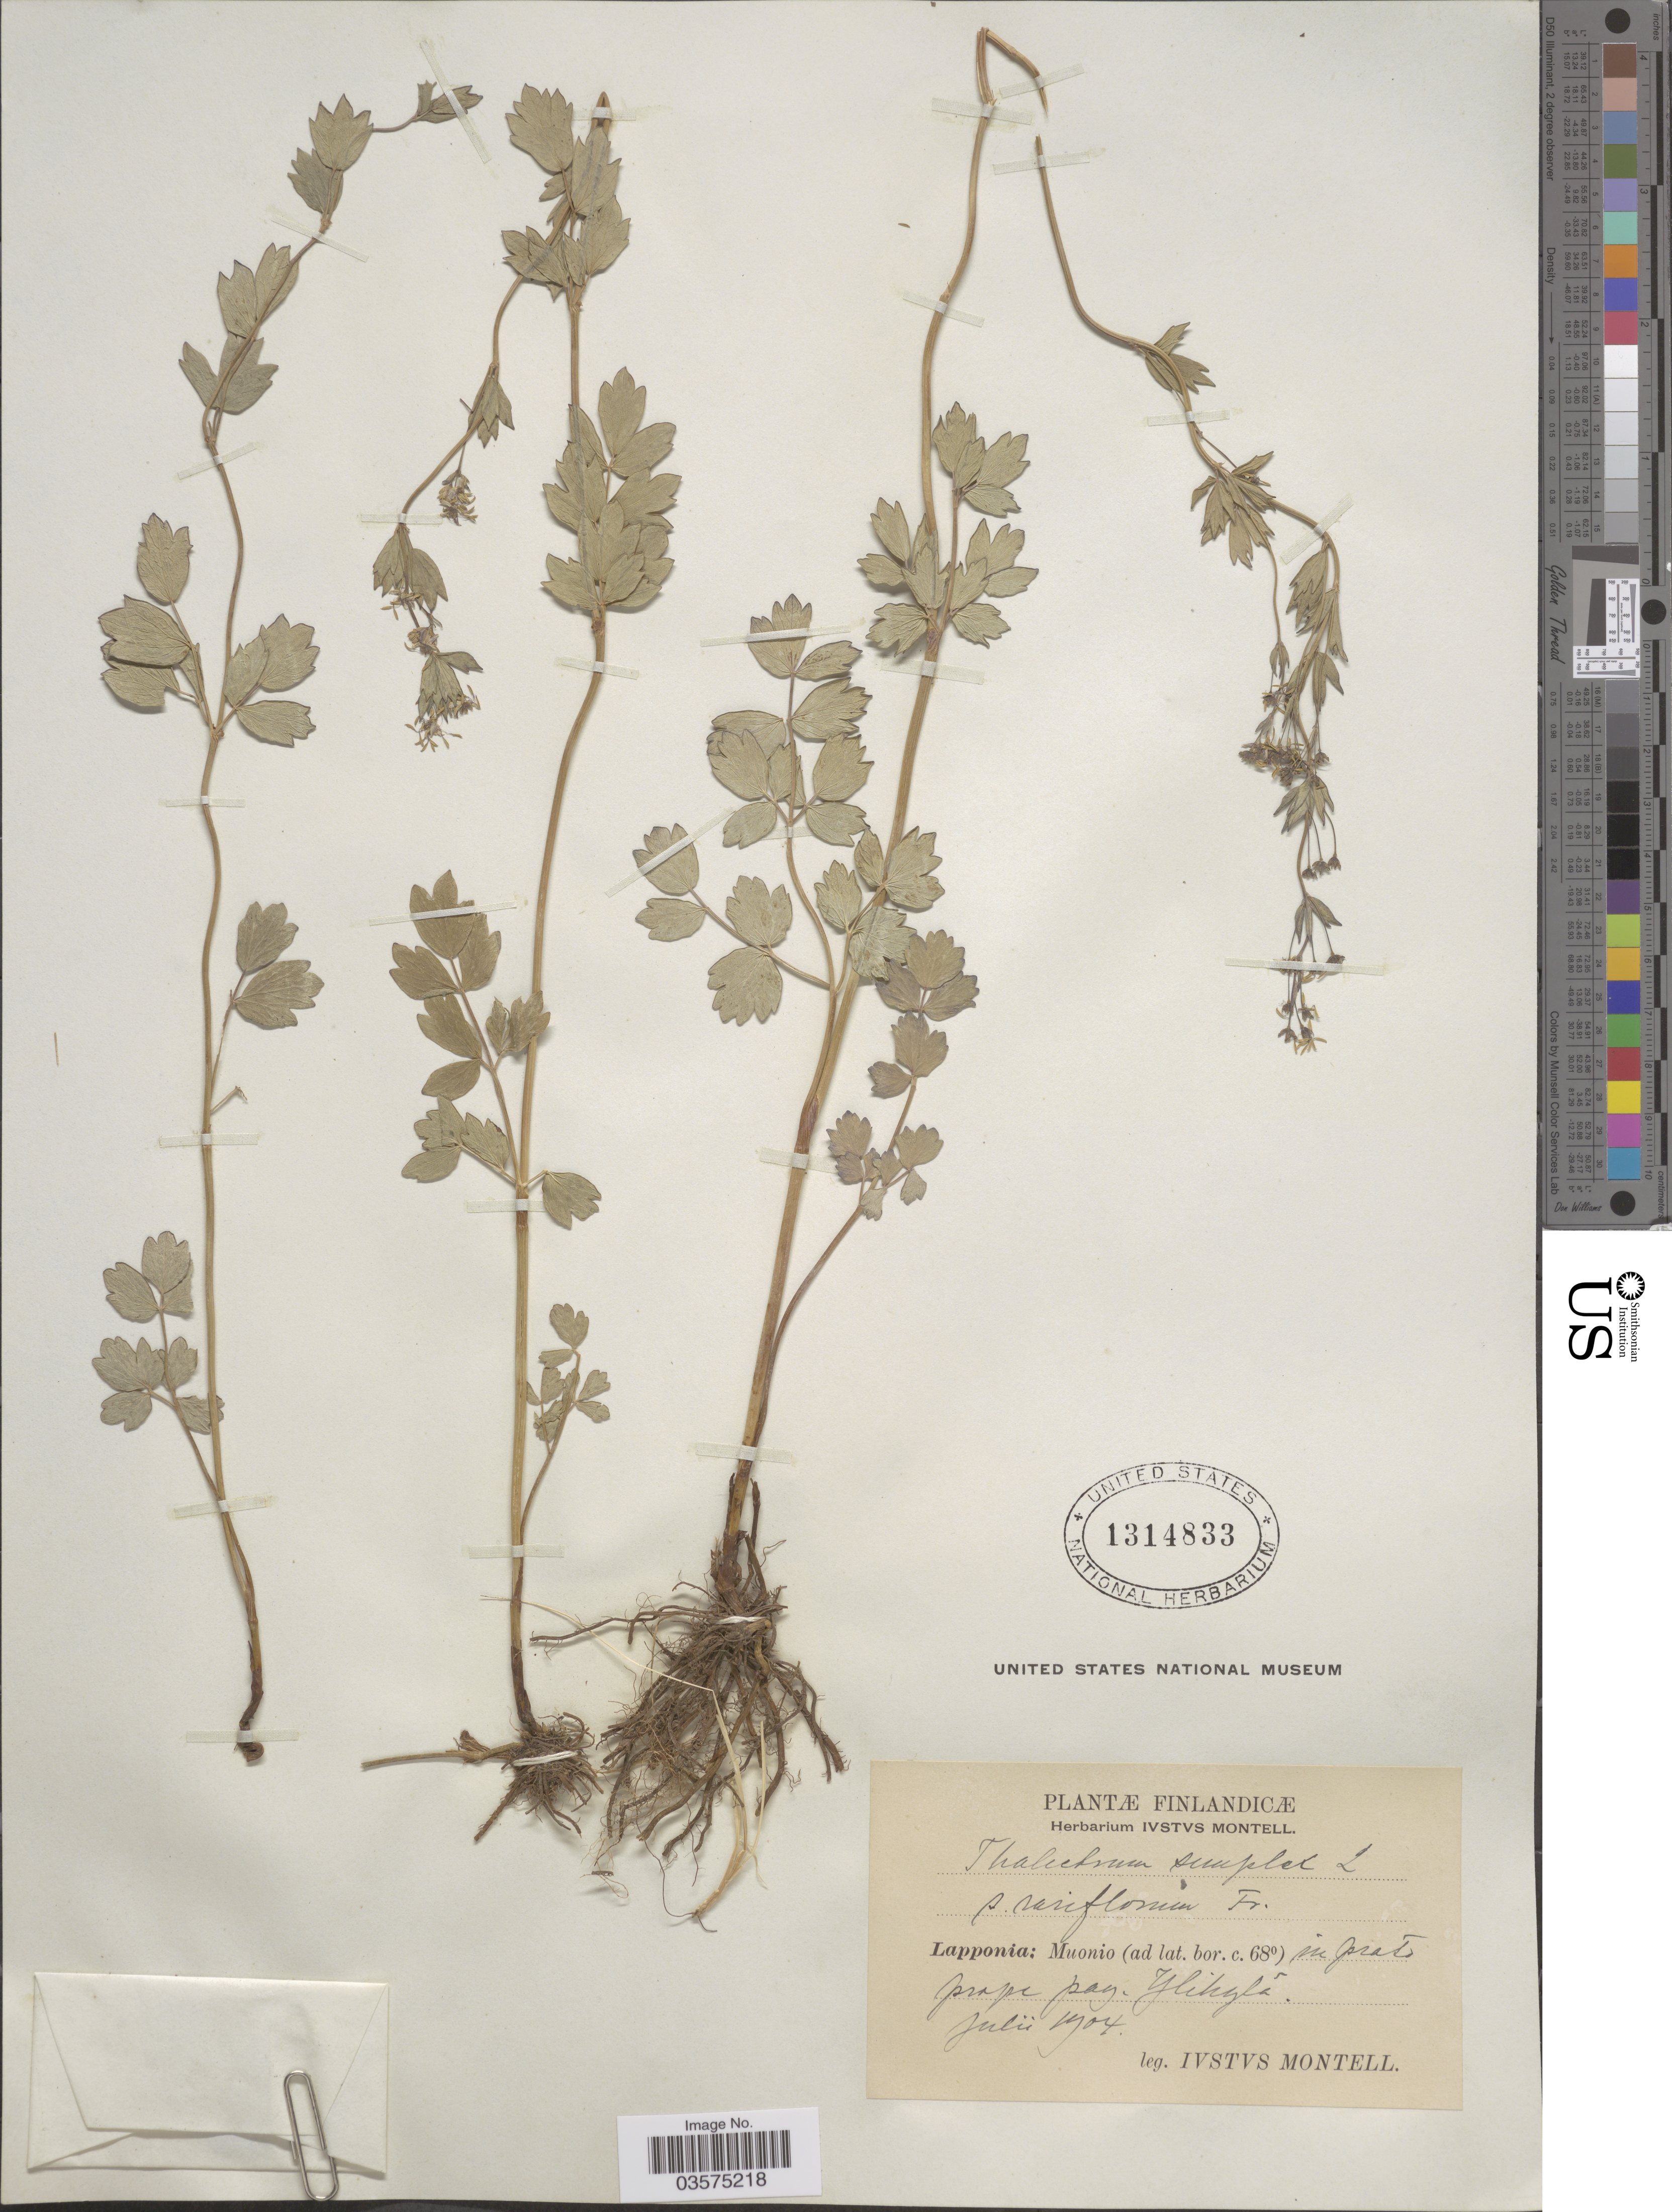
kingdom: Plantae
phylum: Tracheophyta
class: Magnoliopsida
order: Ranunculales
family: Ranunculaceae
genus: Thalictrum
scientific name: Thalictrum simplex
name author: L.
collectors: I. Montell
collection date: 1904-07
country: Finland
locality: Lapponia; Muonio in prato. Prope pag. Ylikyla.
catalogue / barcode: US 1314833